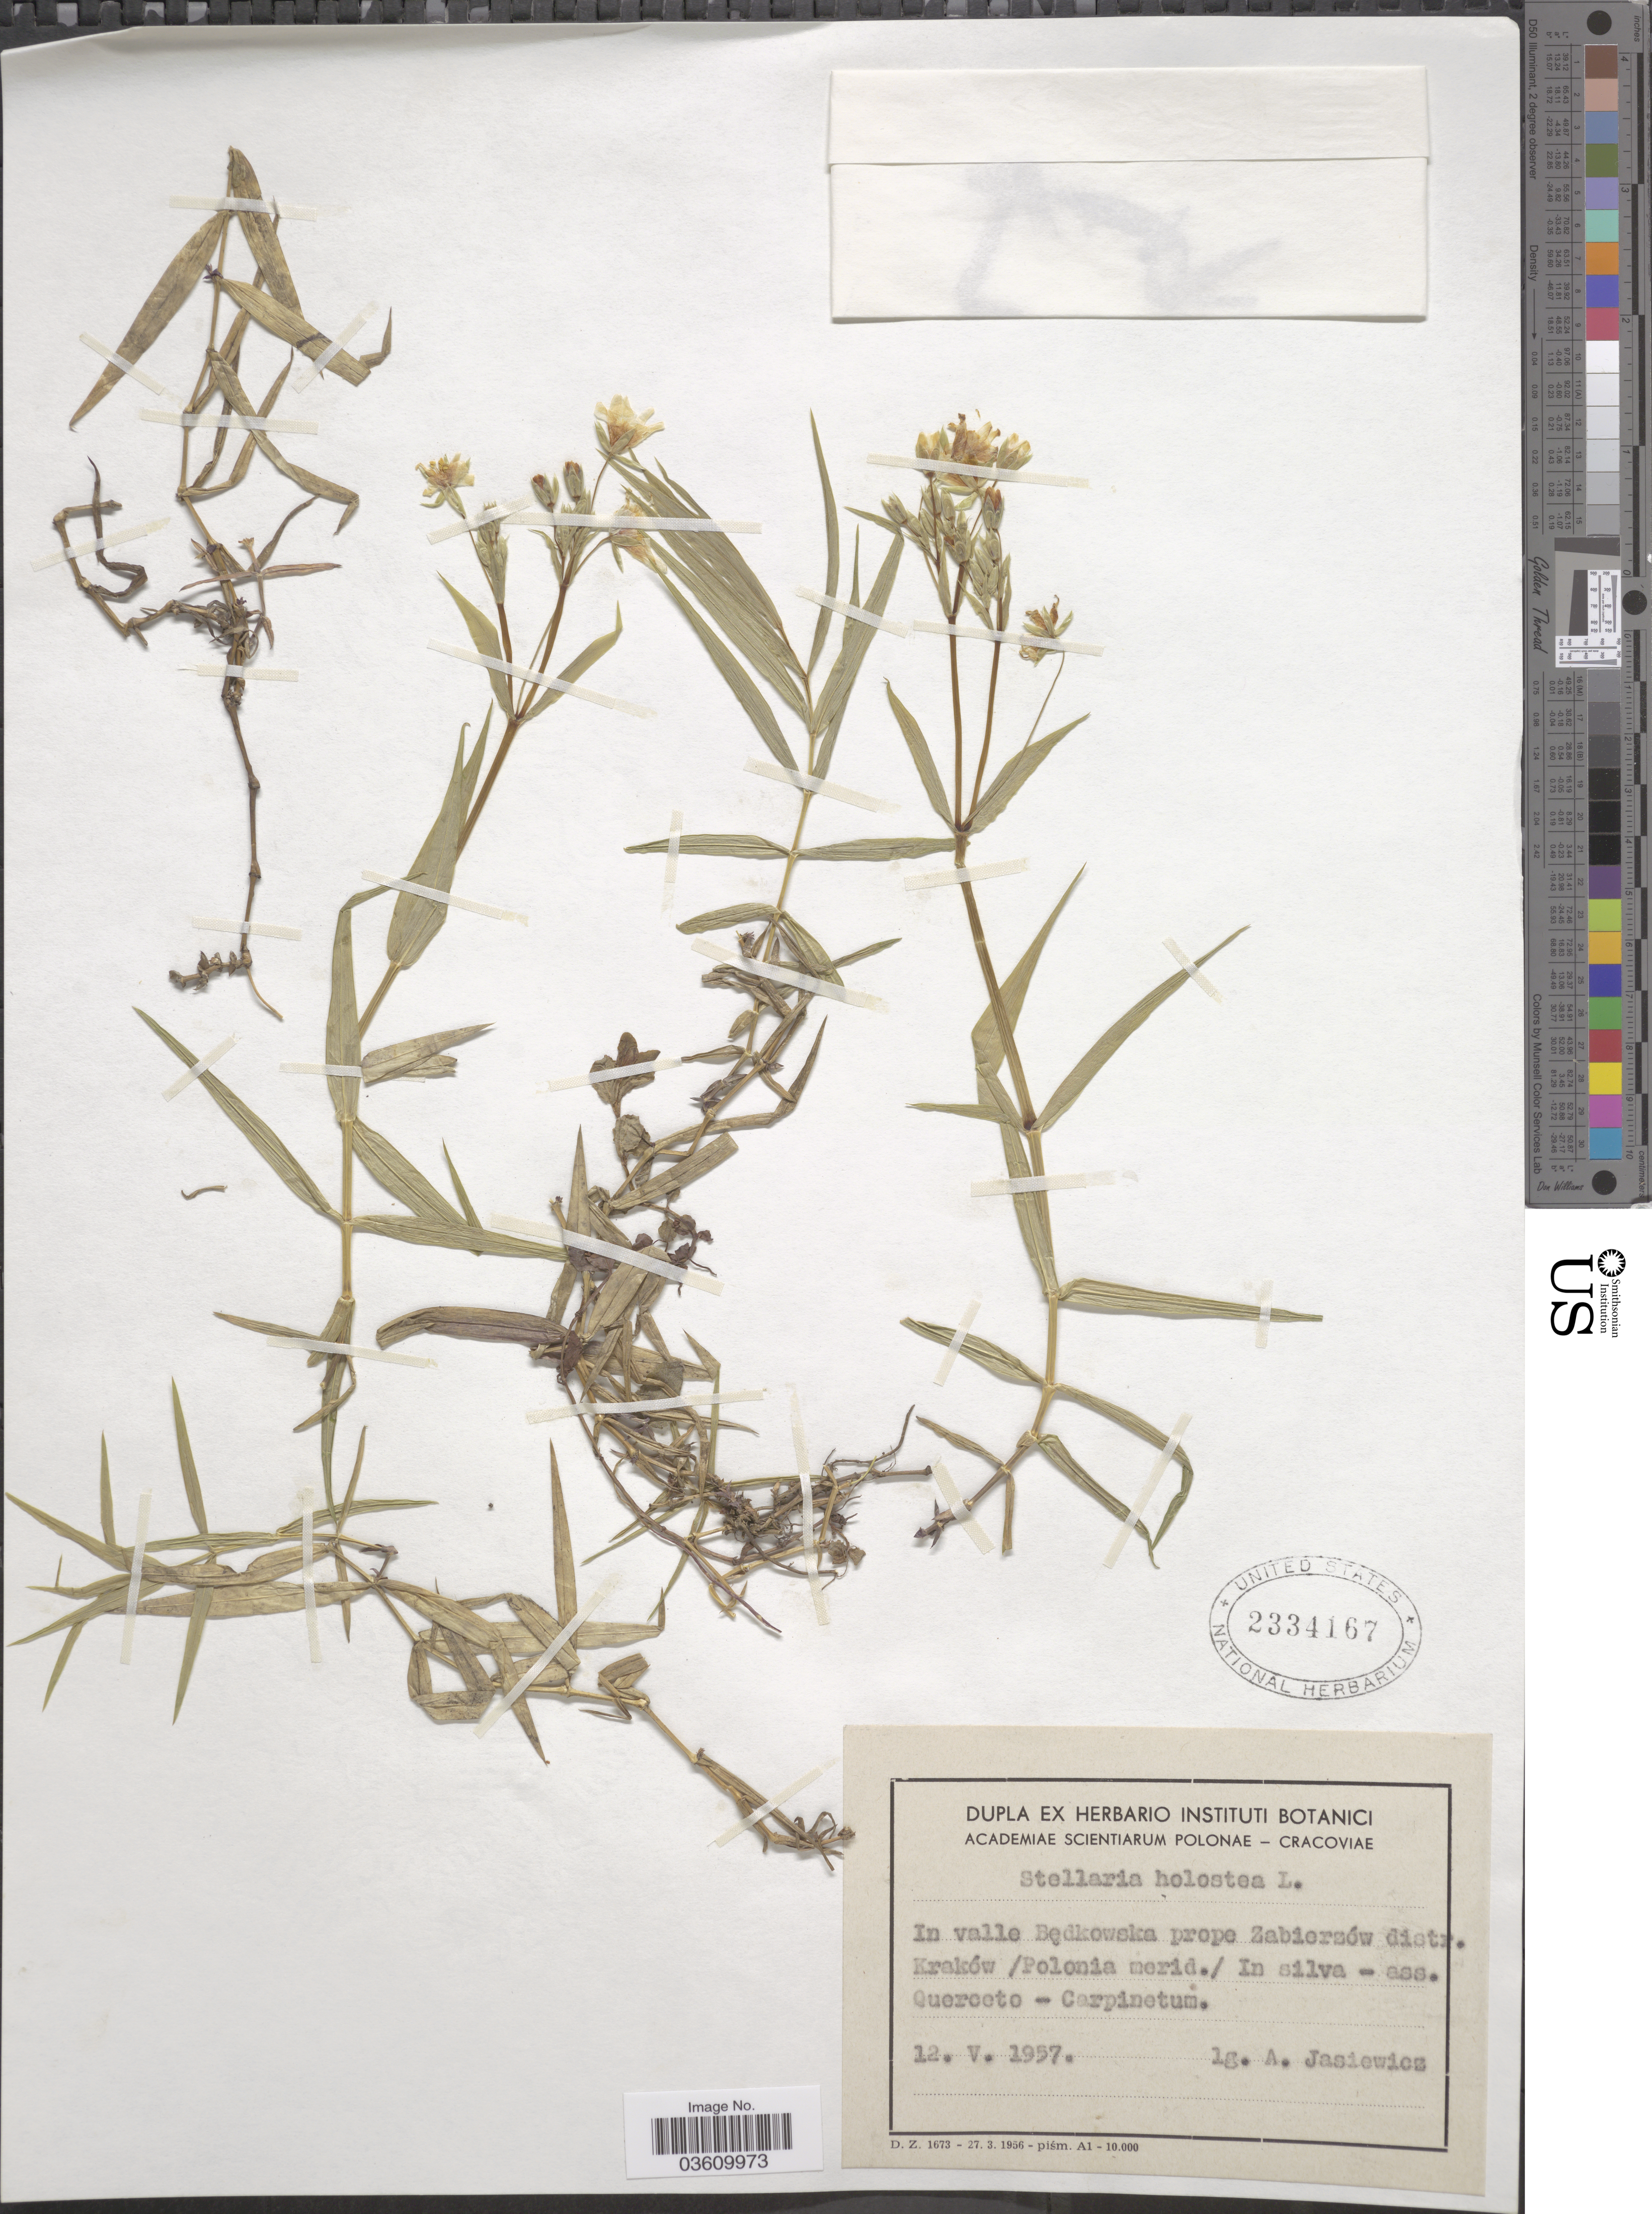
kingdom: Plantae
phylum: Tracheophyta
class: Magnoliopsida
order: Caryophyllales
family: Caryophyllaceae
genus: Rabelera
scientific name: Rabelera holostea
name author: (L.) M.T. Sharples & E.A. Tripp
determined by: U.S. National Herbarium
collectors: A. Jasiewicz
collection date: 1957-05-12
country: Poland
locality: In valle Bedkowska prope Zabierzów distr. Kraków/Polonia merid./ In silva - ass. Querceto - Carpinetum.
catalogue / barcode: US 2334167